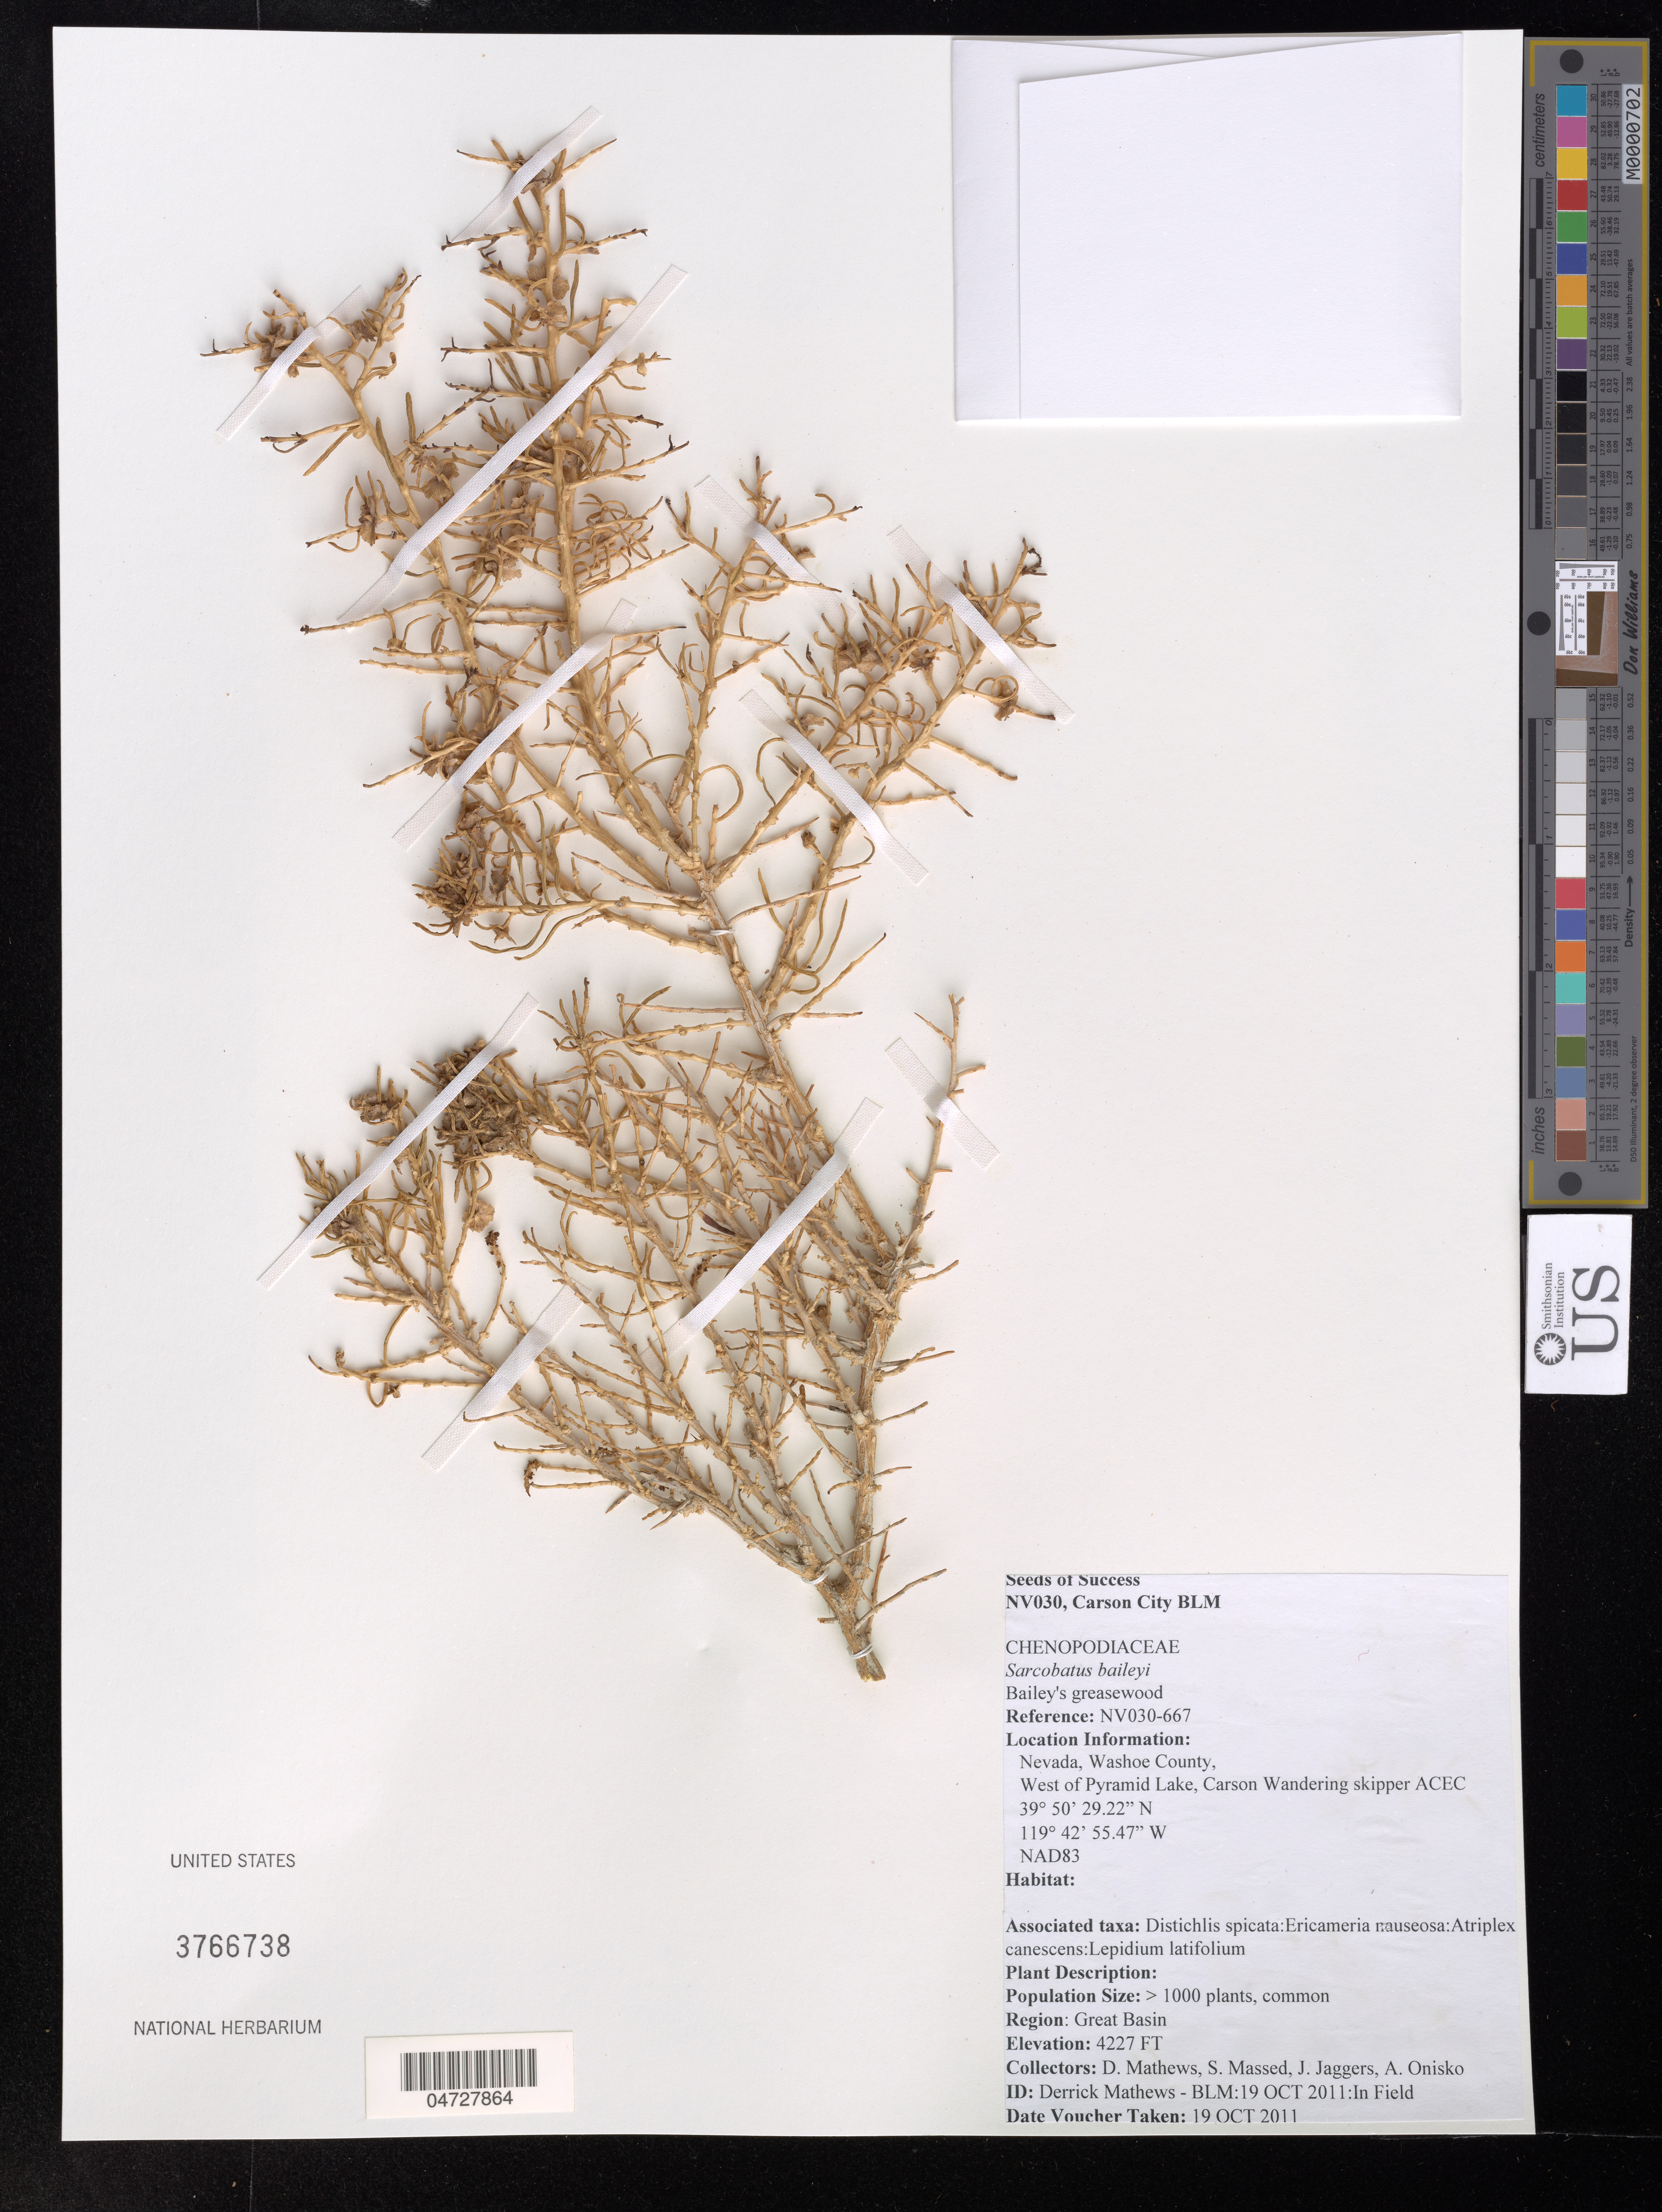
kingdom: Plantae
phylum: Tracheophyta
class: Magnoliopsida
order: Caryophyllales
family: Sarcobataceae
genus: Sarcobatus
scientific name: Sarcobatus baileyi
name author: Coville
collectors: D. Mathews, S. Massed, J. Jaggers & A. Onisko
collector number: NV030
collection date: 2011-10-19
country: United States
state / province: Nevada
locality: Carson City BLM?. Washoe County, West of Pyramid Lake, Carson Wandering skipper ACEC. Great Basin.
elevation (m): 1288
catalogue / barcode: US 3766738